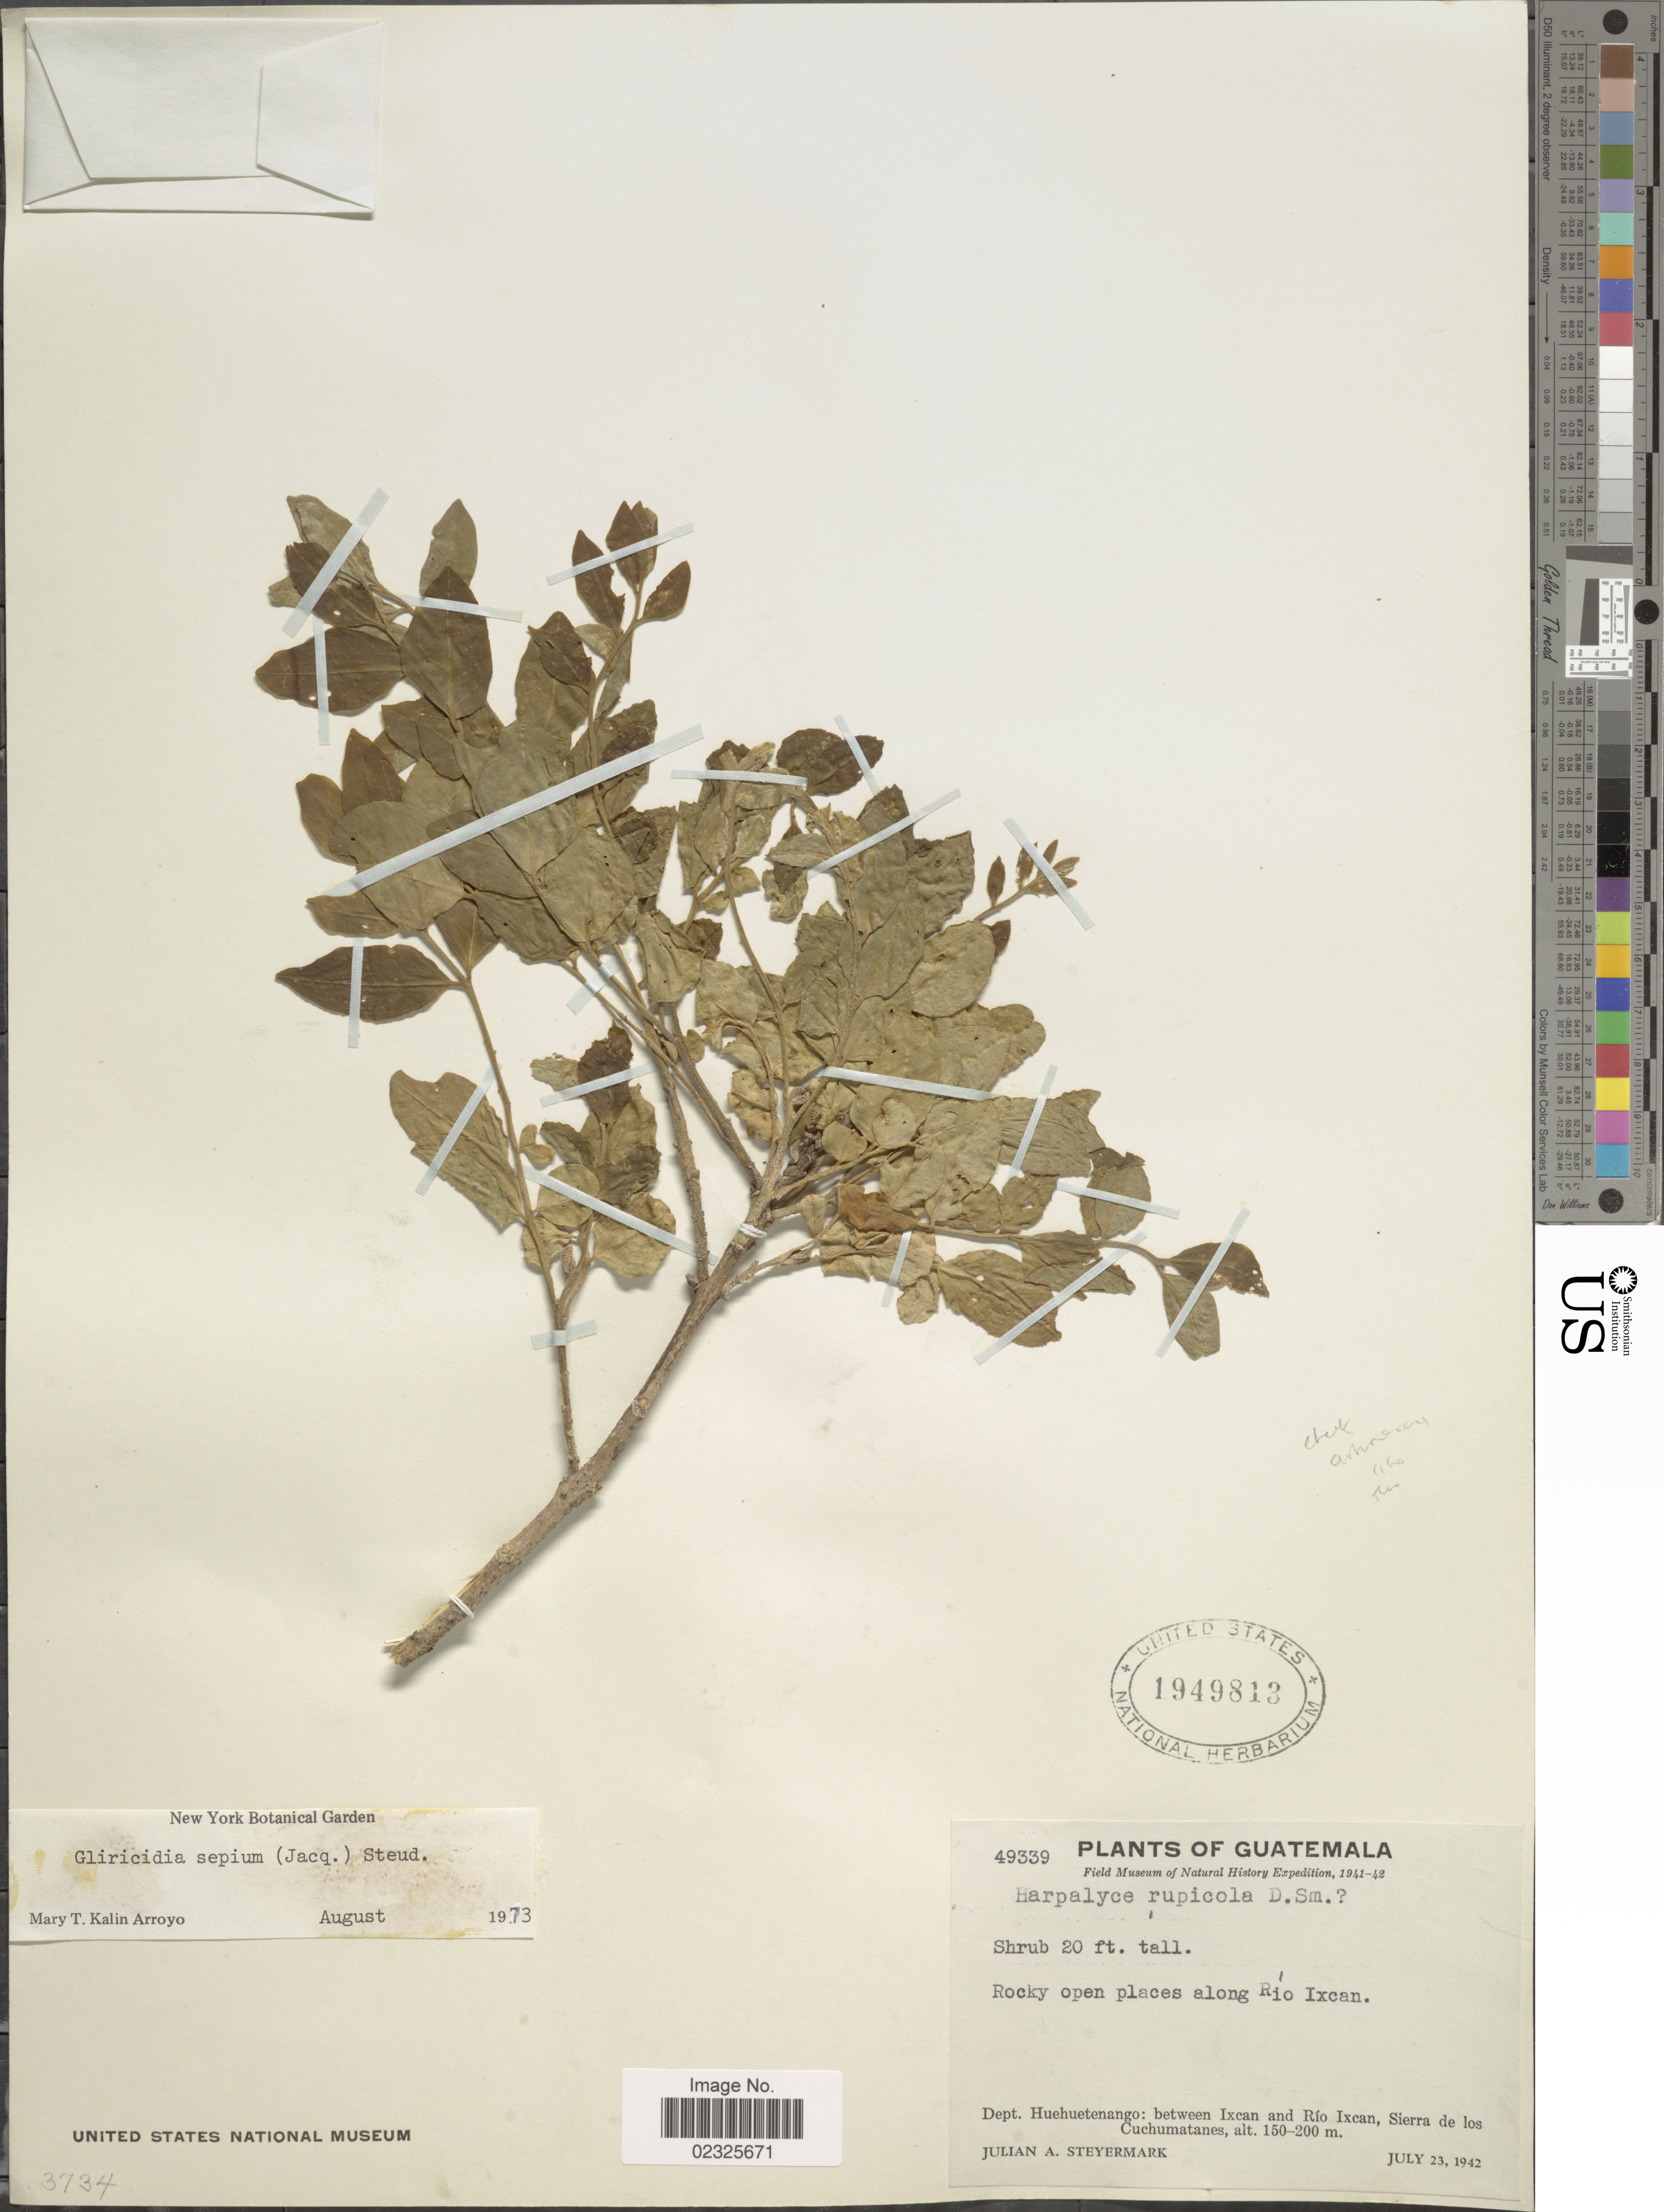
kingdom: Plantae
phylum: Tracheophyta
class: Magnoliopsida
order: Fabales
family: Fabaceae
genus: Gliricidia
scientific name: Gliricidia sepium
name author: (Jacq.) Kunth ex Walp.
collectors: J. Steyermark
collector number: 49339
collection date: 1942-07-23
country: Guatemala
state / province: Huehuetenango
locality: Rocky open places along Rio Ixcan. Dept. Huehuetenango: between Ixcan and Rio Ixcan, Sierra de los Cuchumatanes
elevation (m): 150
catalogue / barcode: US 1949813